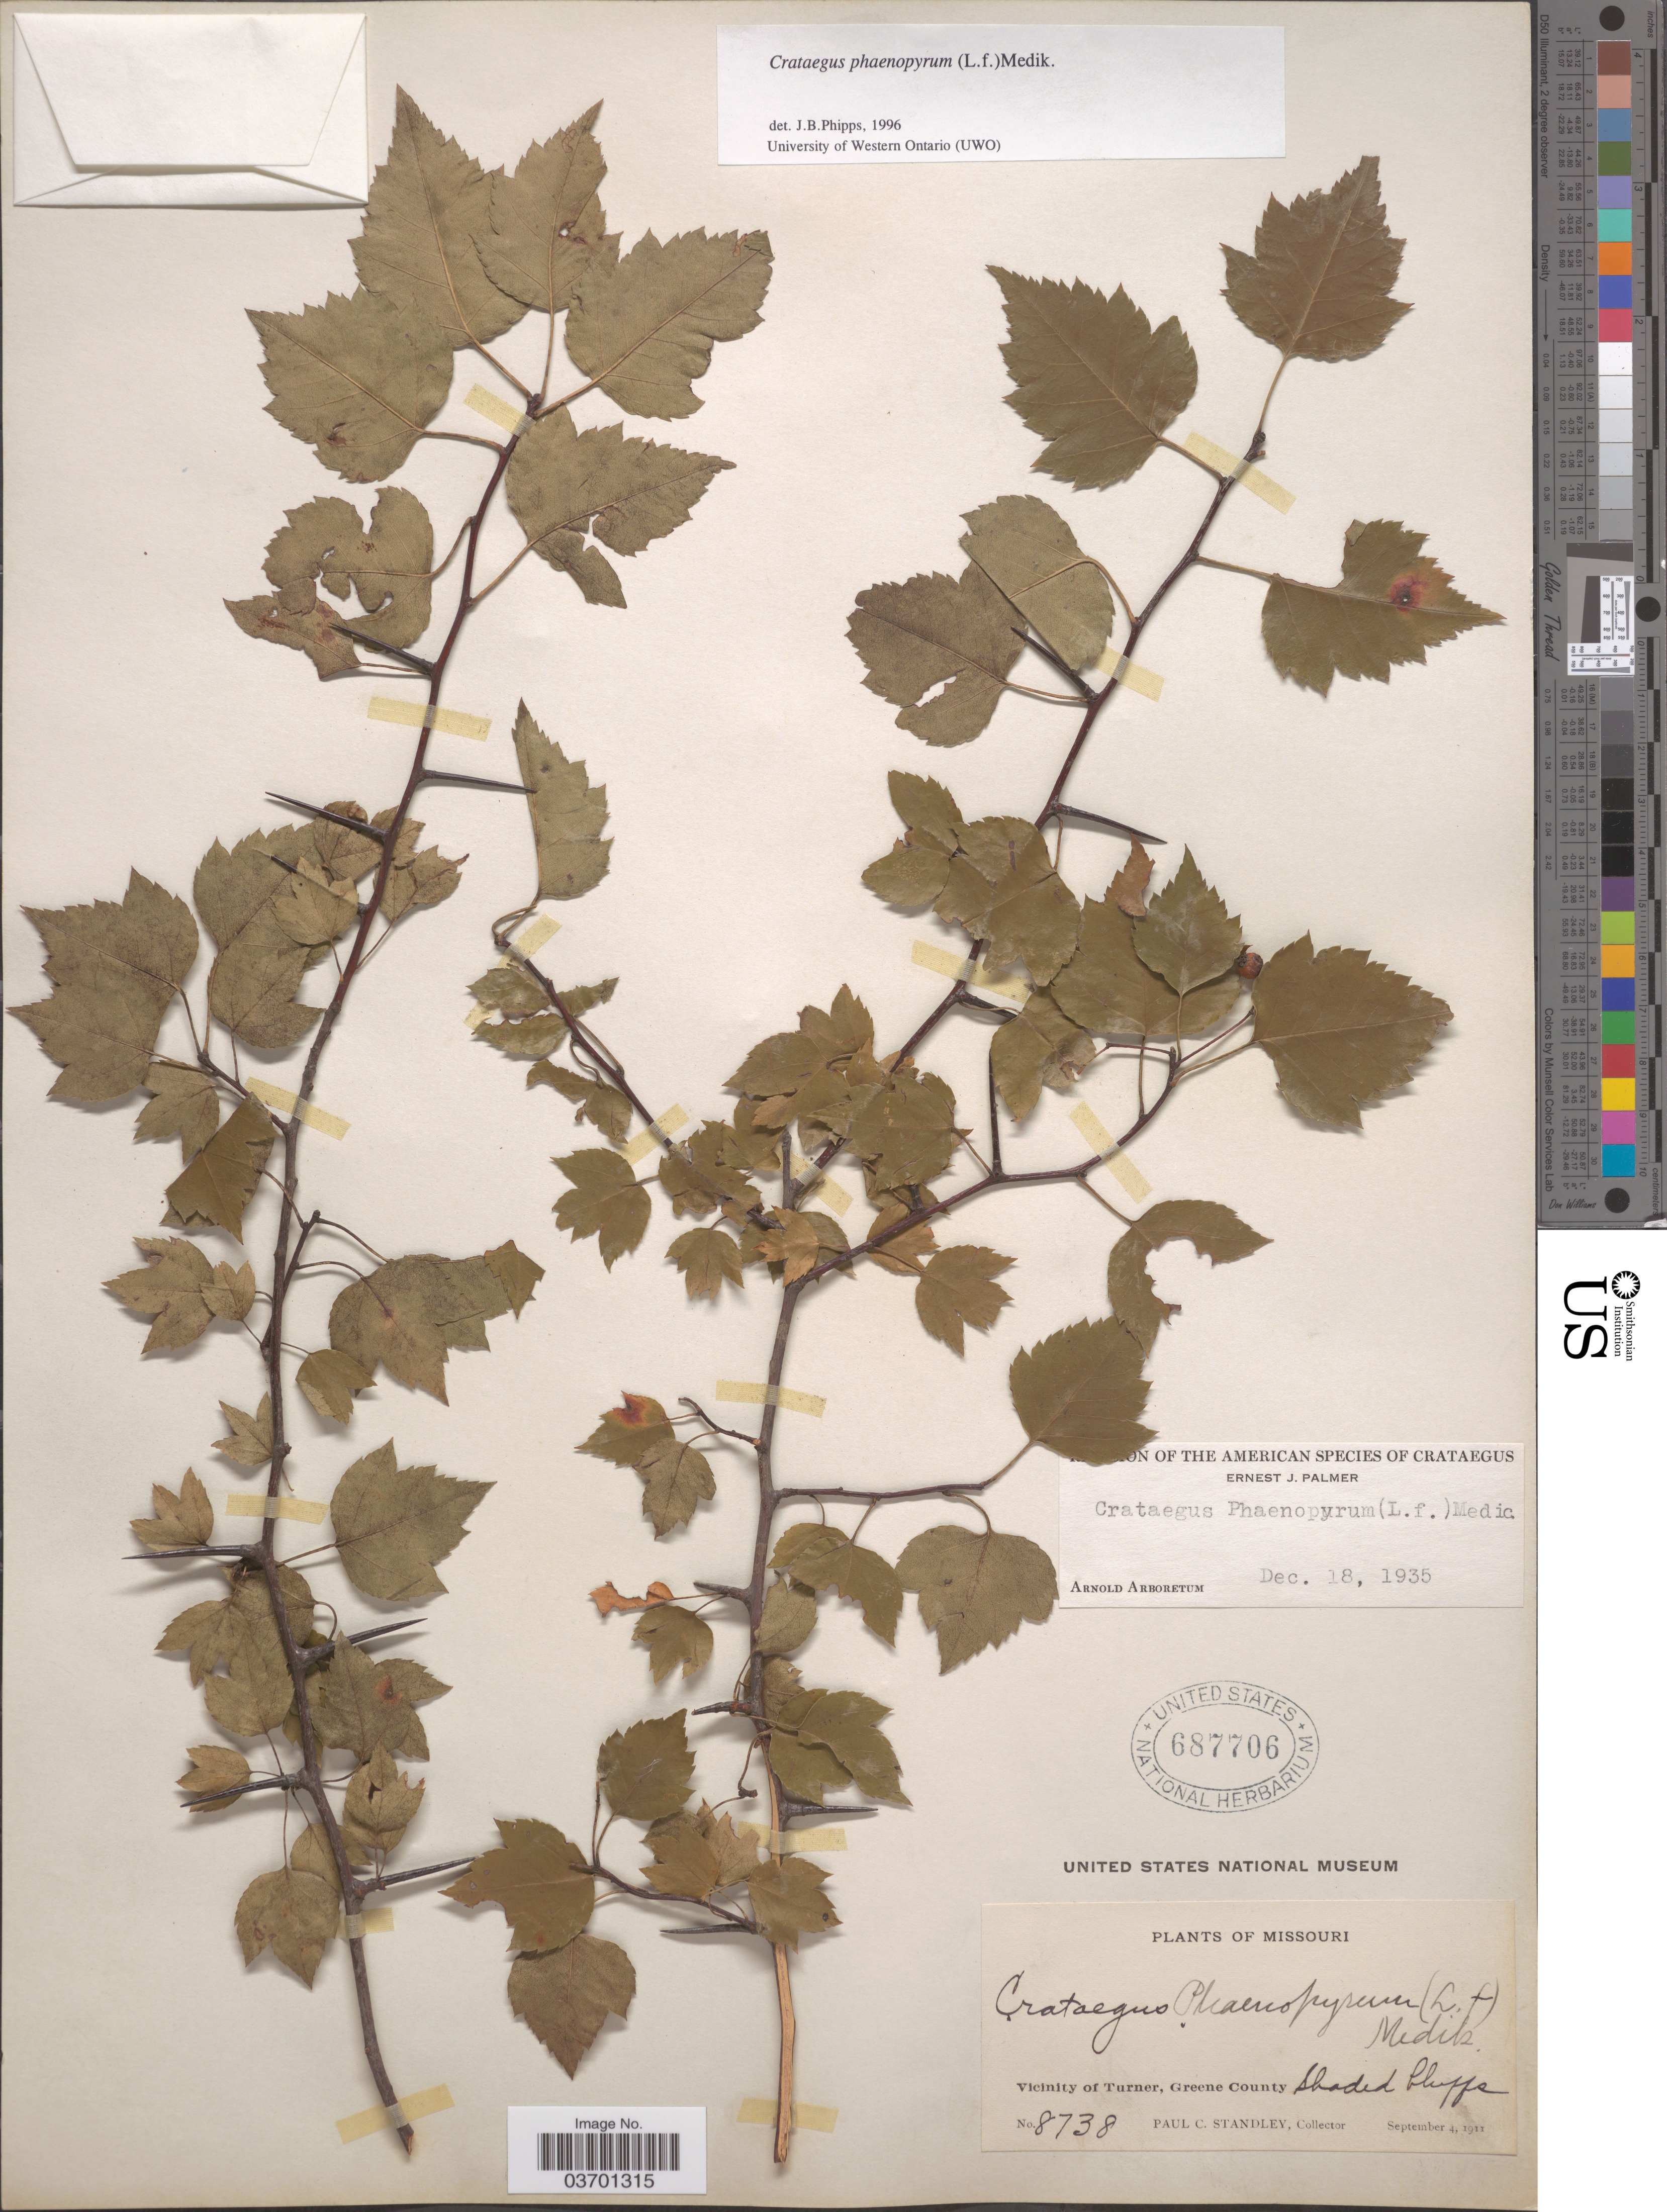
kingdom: Plantae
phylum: Tracheophyta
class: Magnoliopsida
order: Rosales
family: Rosaceae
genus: Crataegus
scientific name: Crataegus phaenopyrum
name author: (L. f.) Medik.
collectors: P. C. Standley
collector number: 8738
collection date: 1911-09-04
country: United States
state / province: Missouri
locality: Vicinity of Turner, Greene County.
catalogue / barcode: US 687706